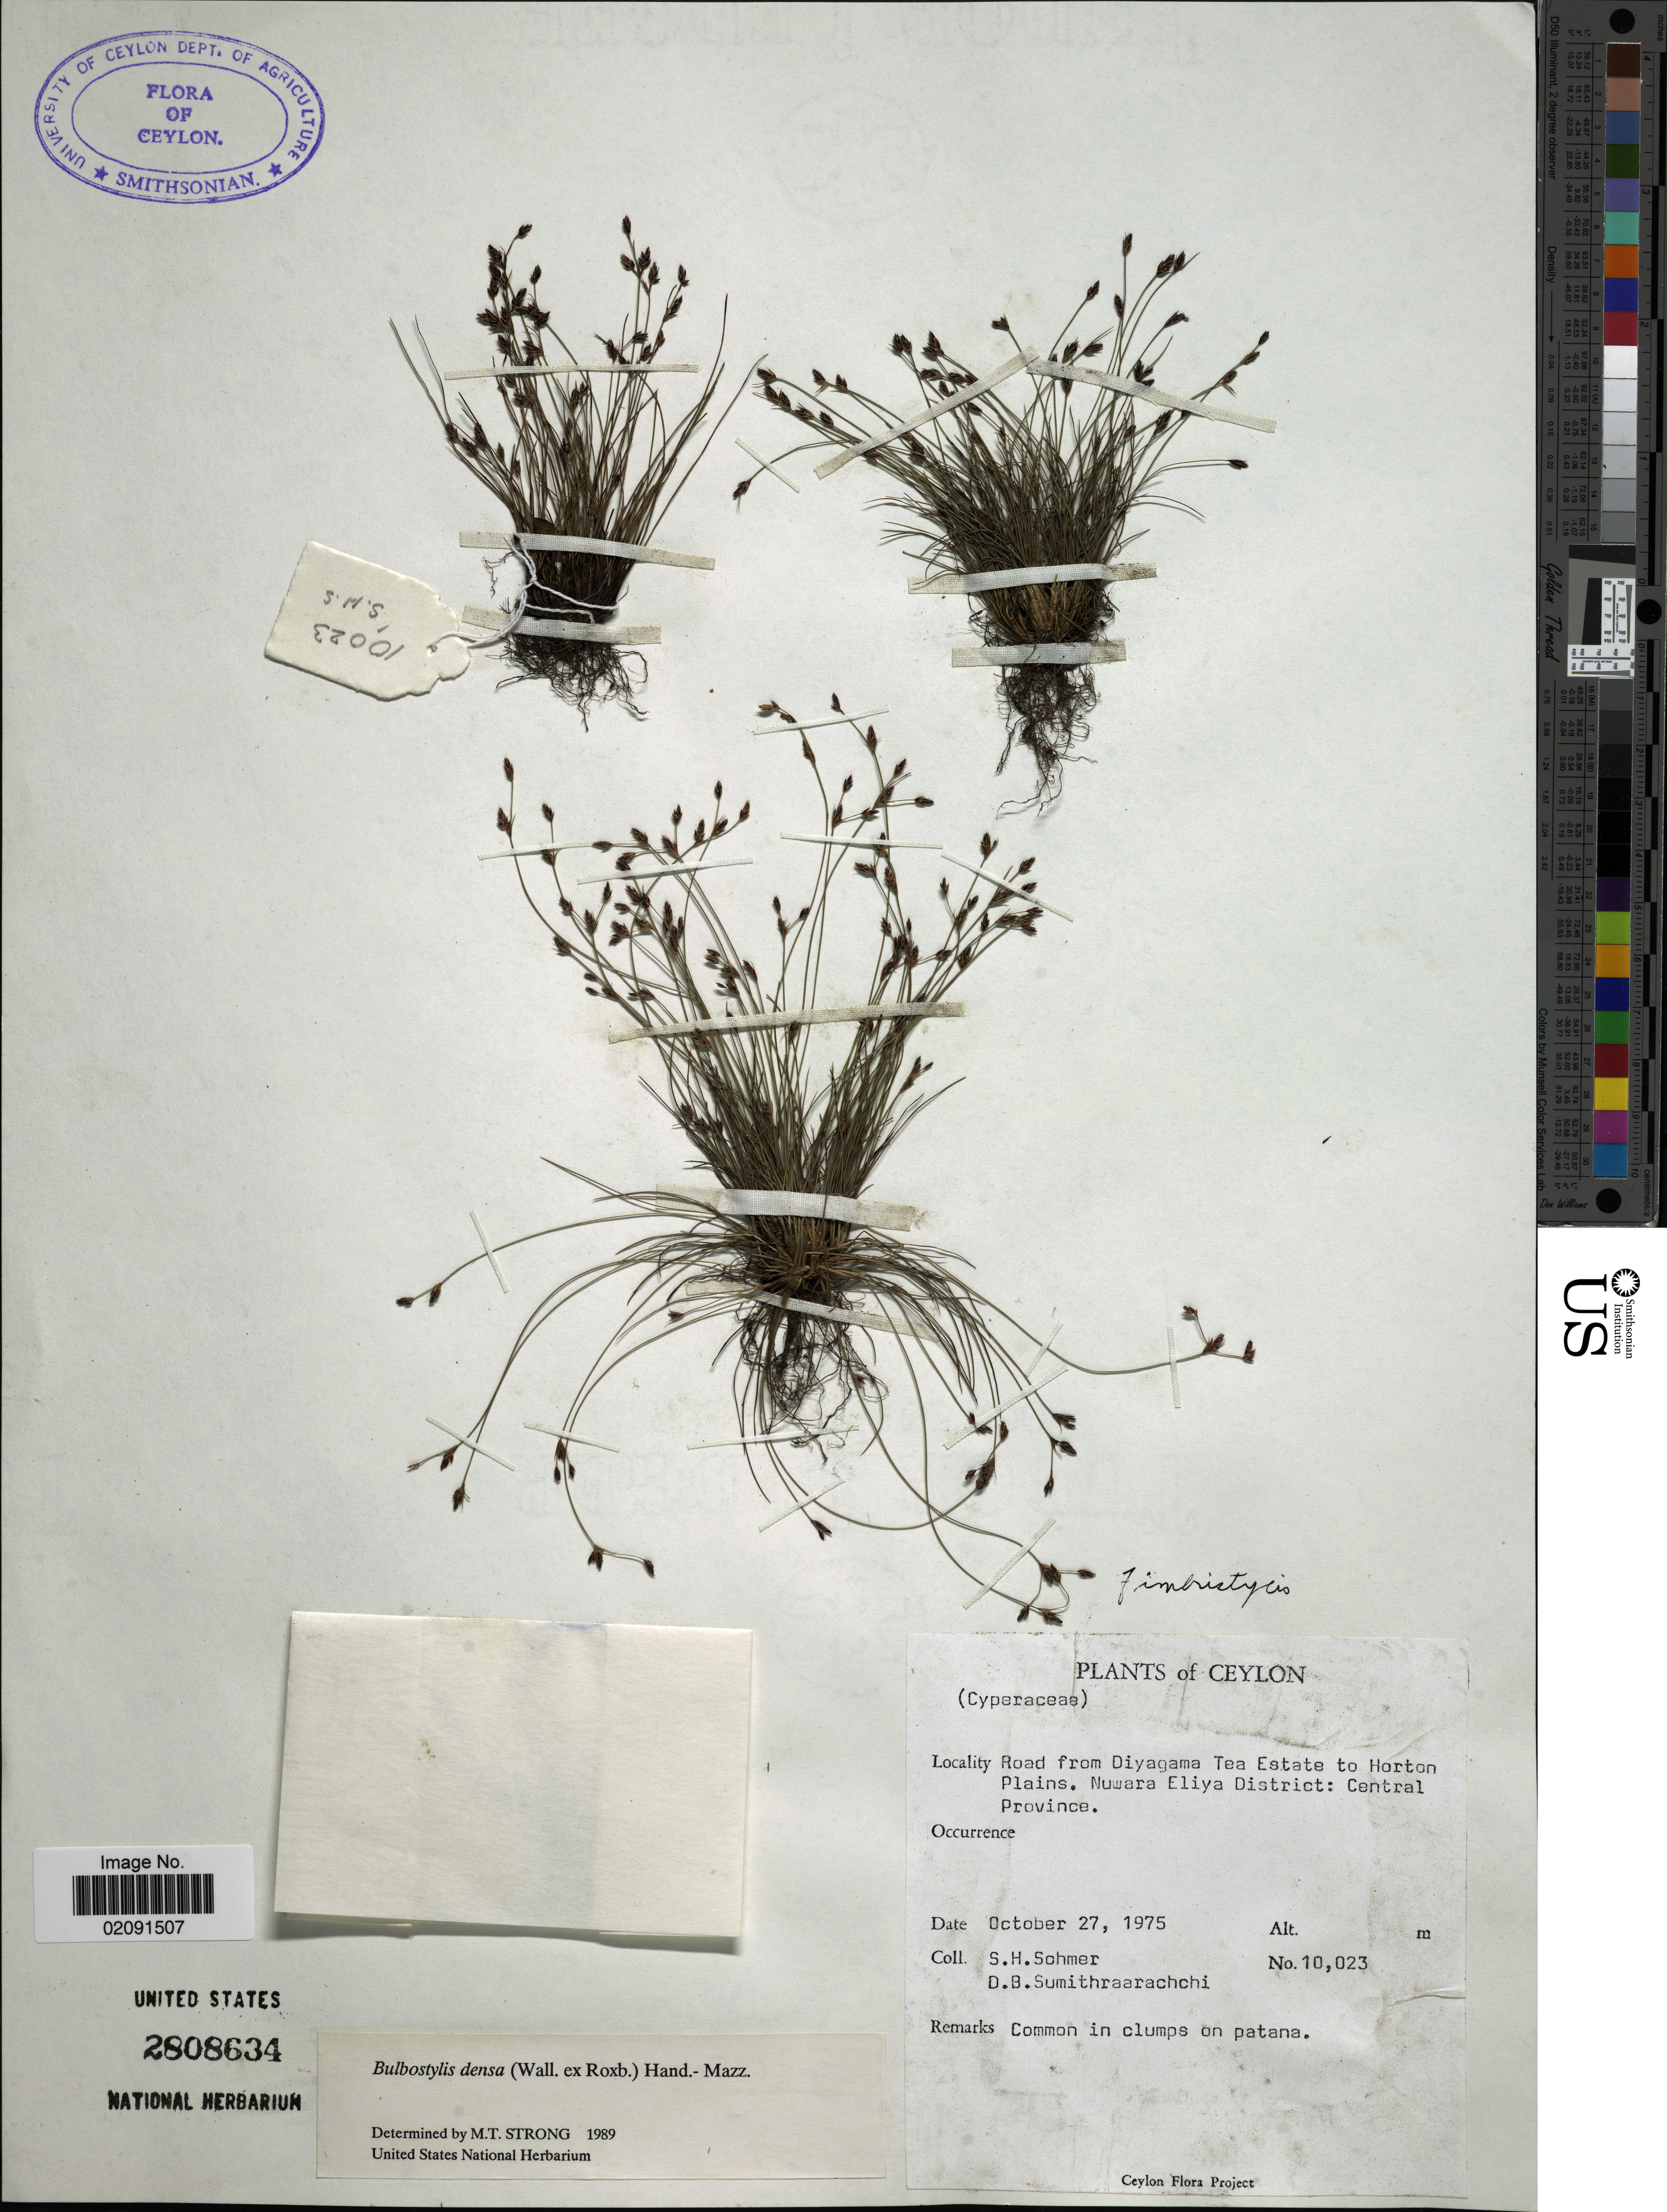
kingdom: Plantae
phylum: Tracheophyta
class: Liliopsida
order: Poales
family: Cyperaceae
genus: Bulbostylis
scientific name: Bulbostylis densa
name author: (Wall.) Hand.-Mazz.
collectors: S. H. Sohmer & D. B. Sumithraarachchi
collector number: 10023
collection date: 1975-10-27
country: Sri Lanka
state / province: Central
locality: Road from Diyagama Tea Estate to Horton Plains, Nuwara Eliya District.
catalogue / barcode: US 2808634